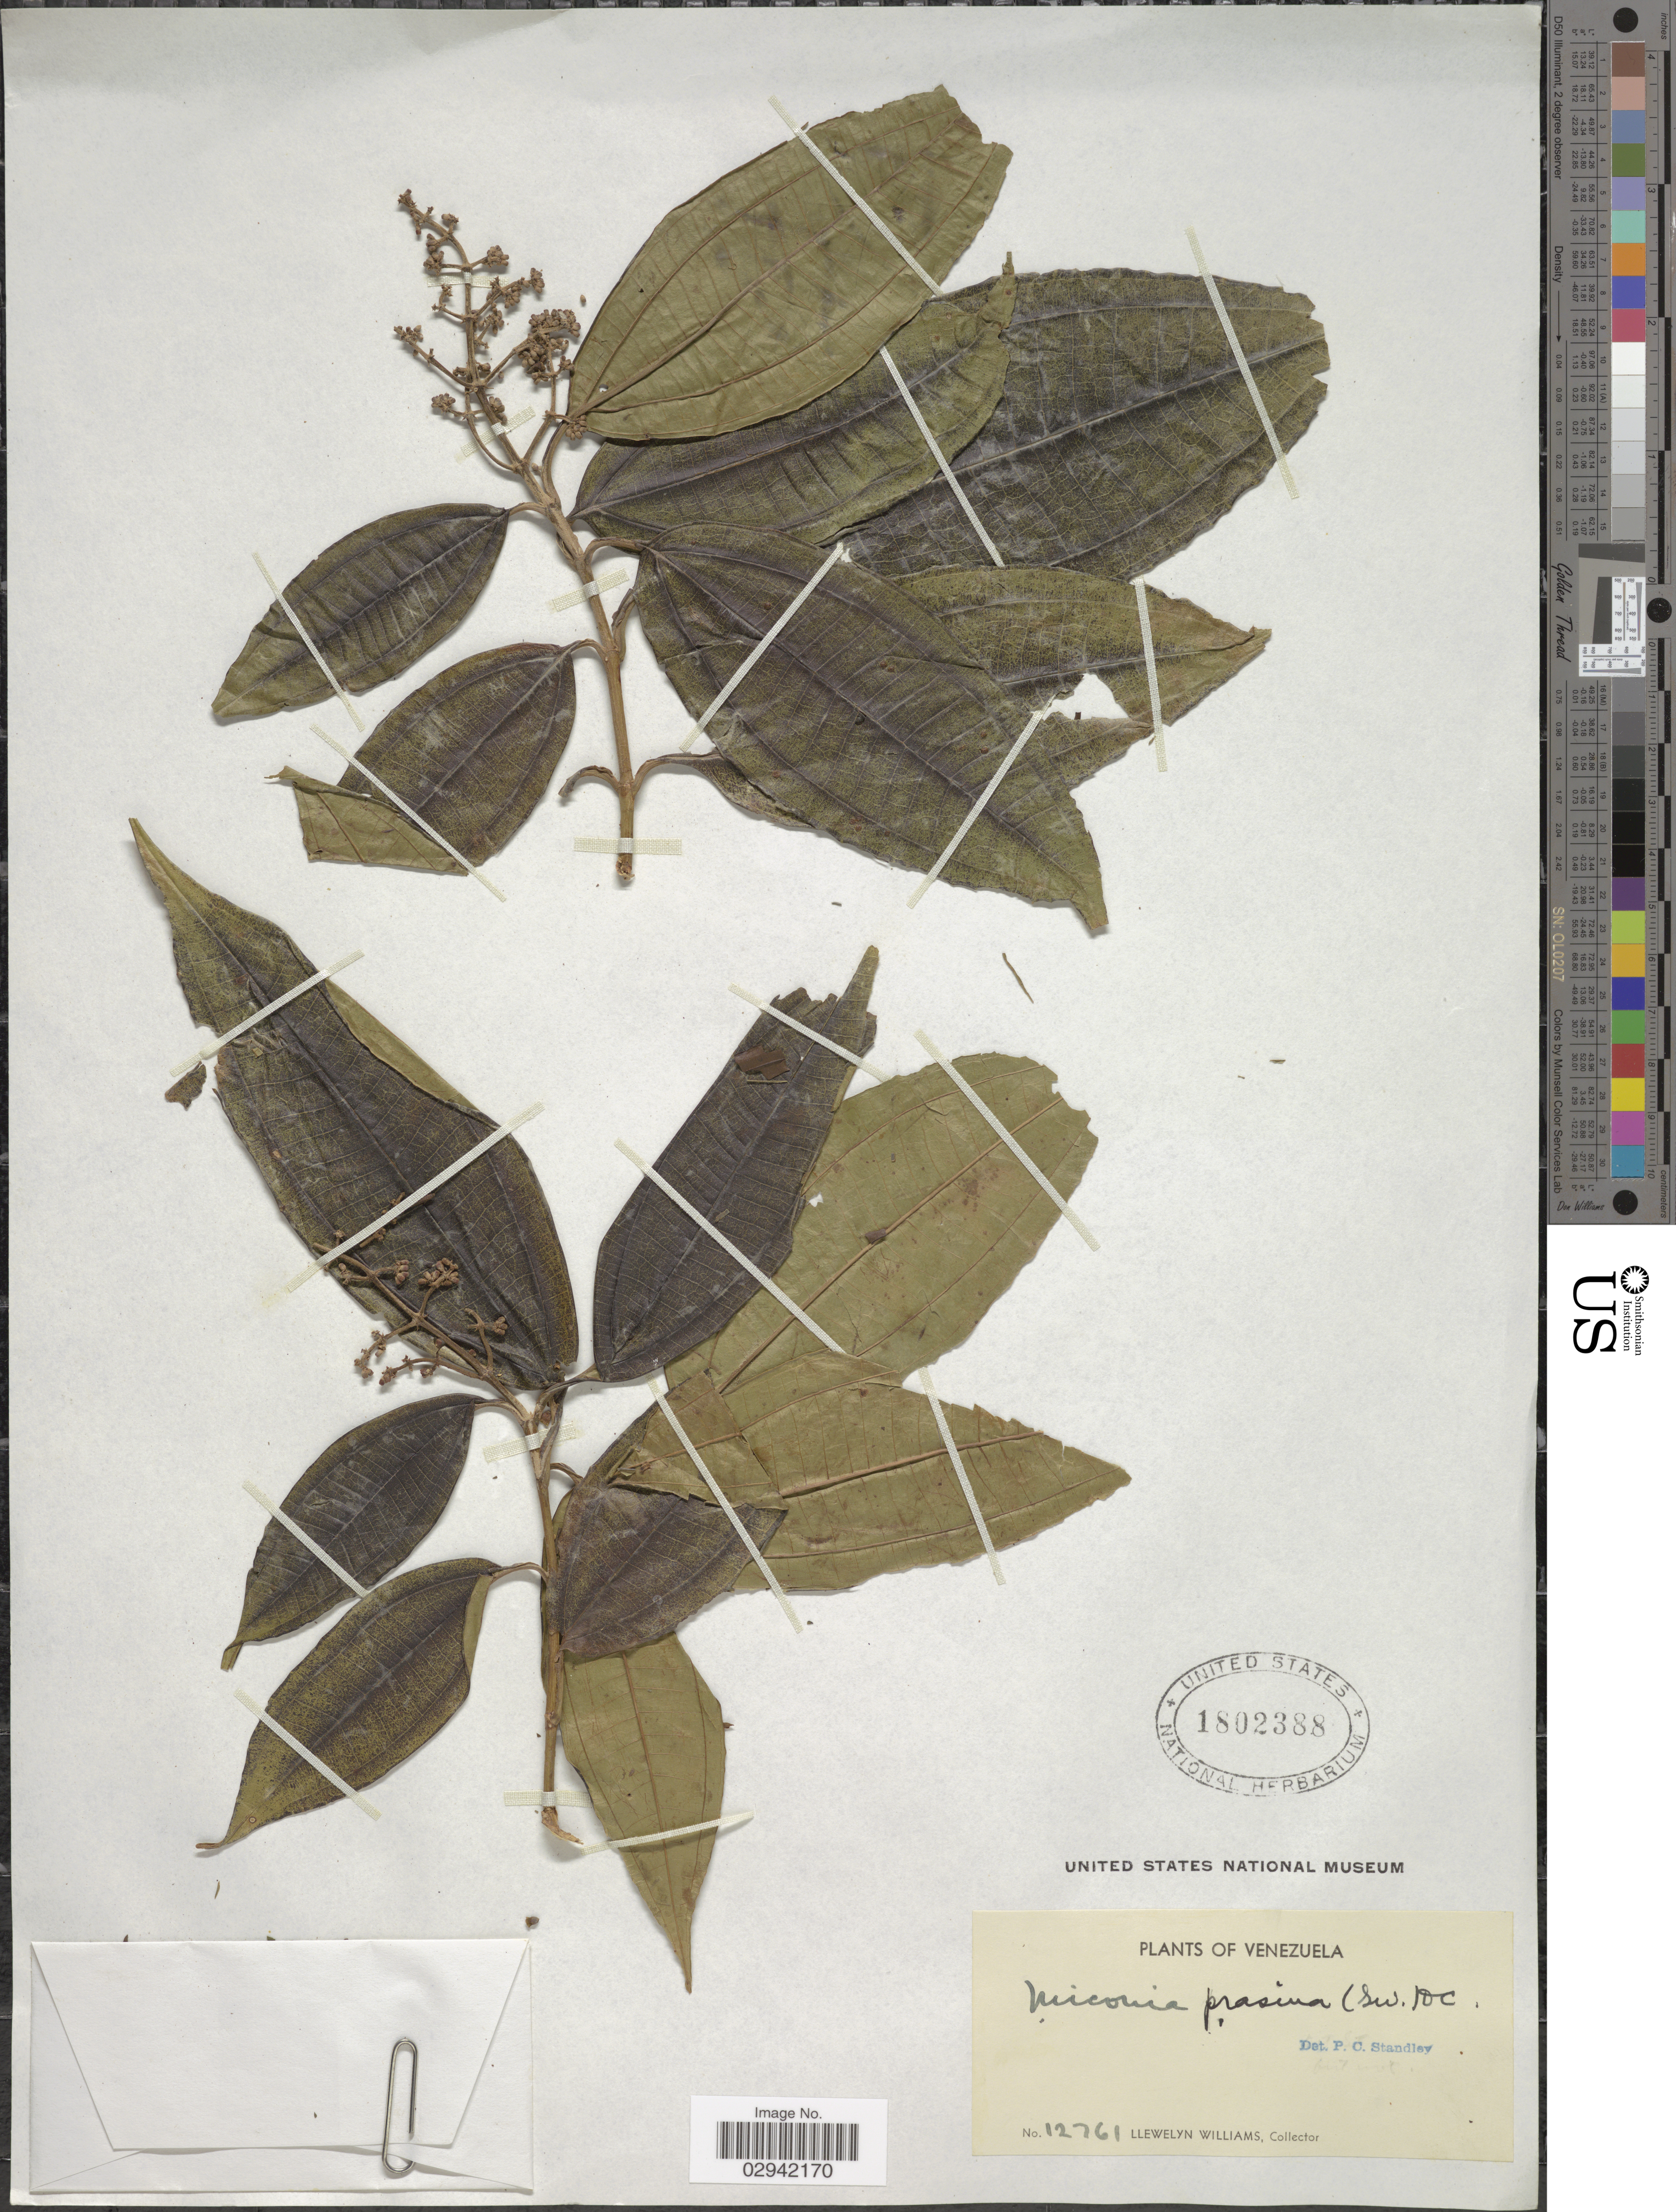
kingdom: Plantae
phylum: Tracheophyta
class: Magnoliopsida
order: Myrtales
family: Melastomataceae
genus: Miconia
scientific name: Miconia prasina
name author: (Sw.) DC.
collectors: Ll. Williams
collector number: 12761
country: Venezuela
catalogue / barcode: US 1802388